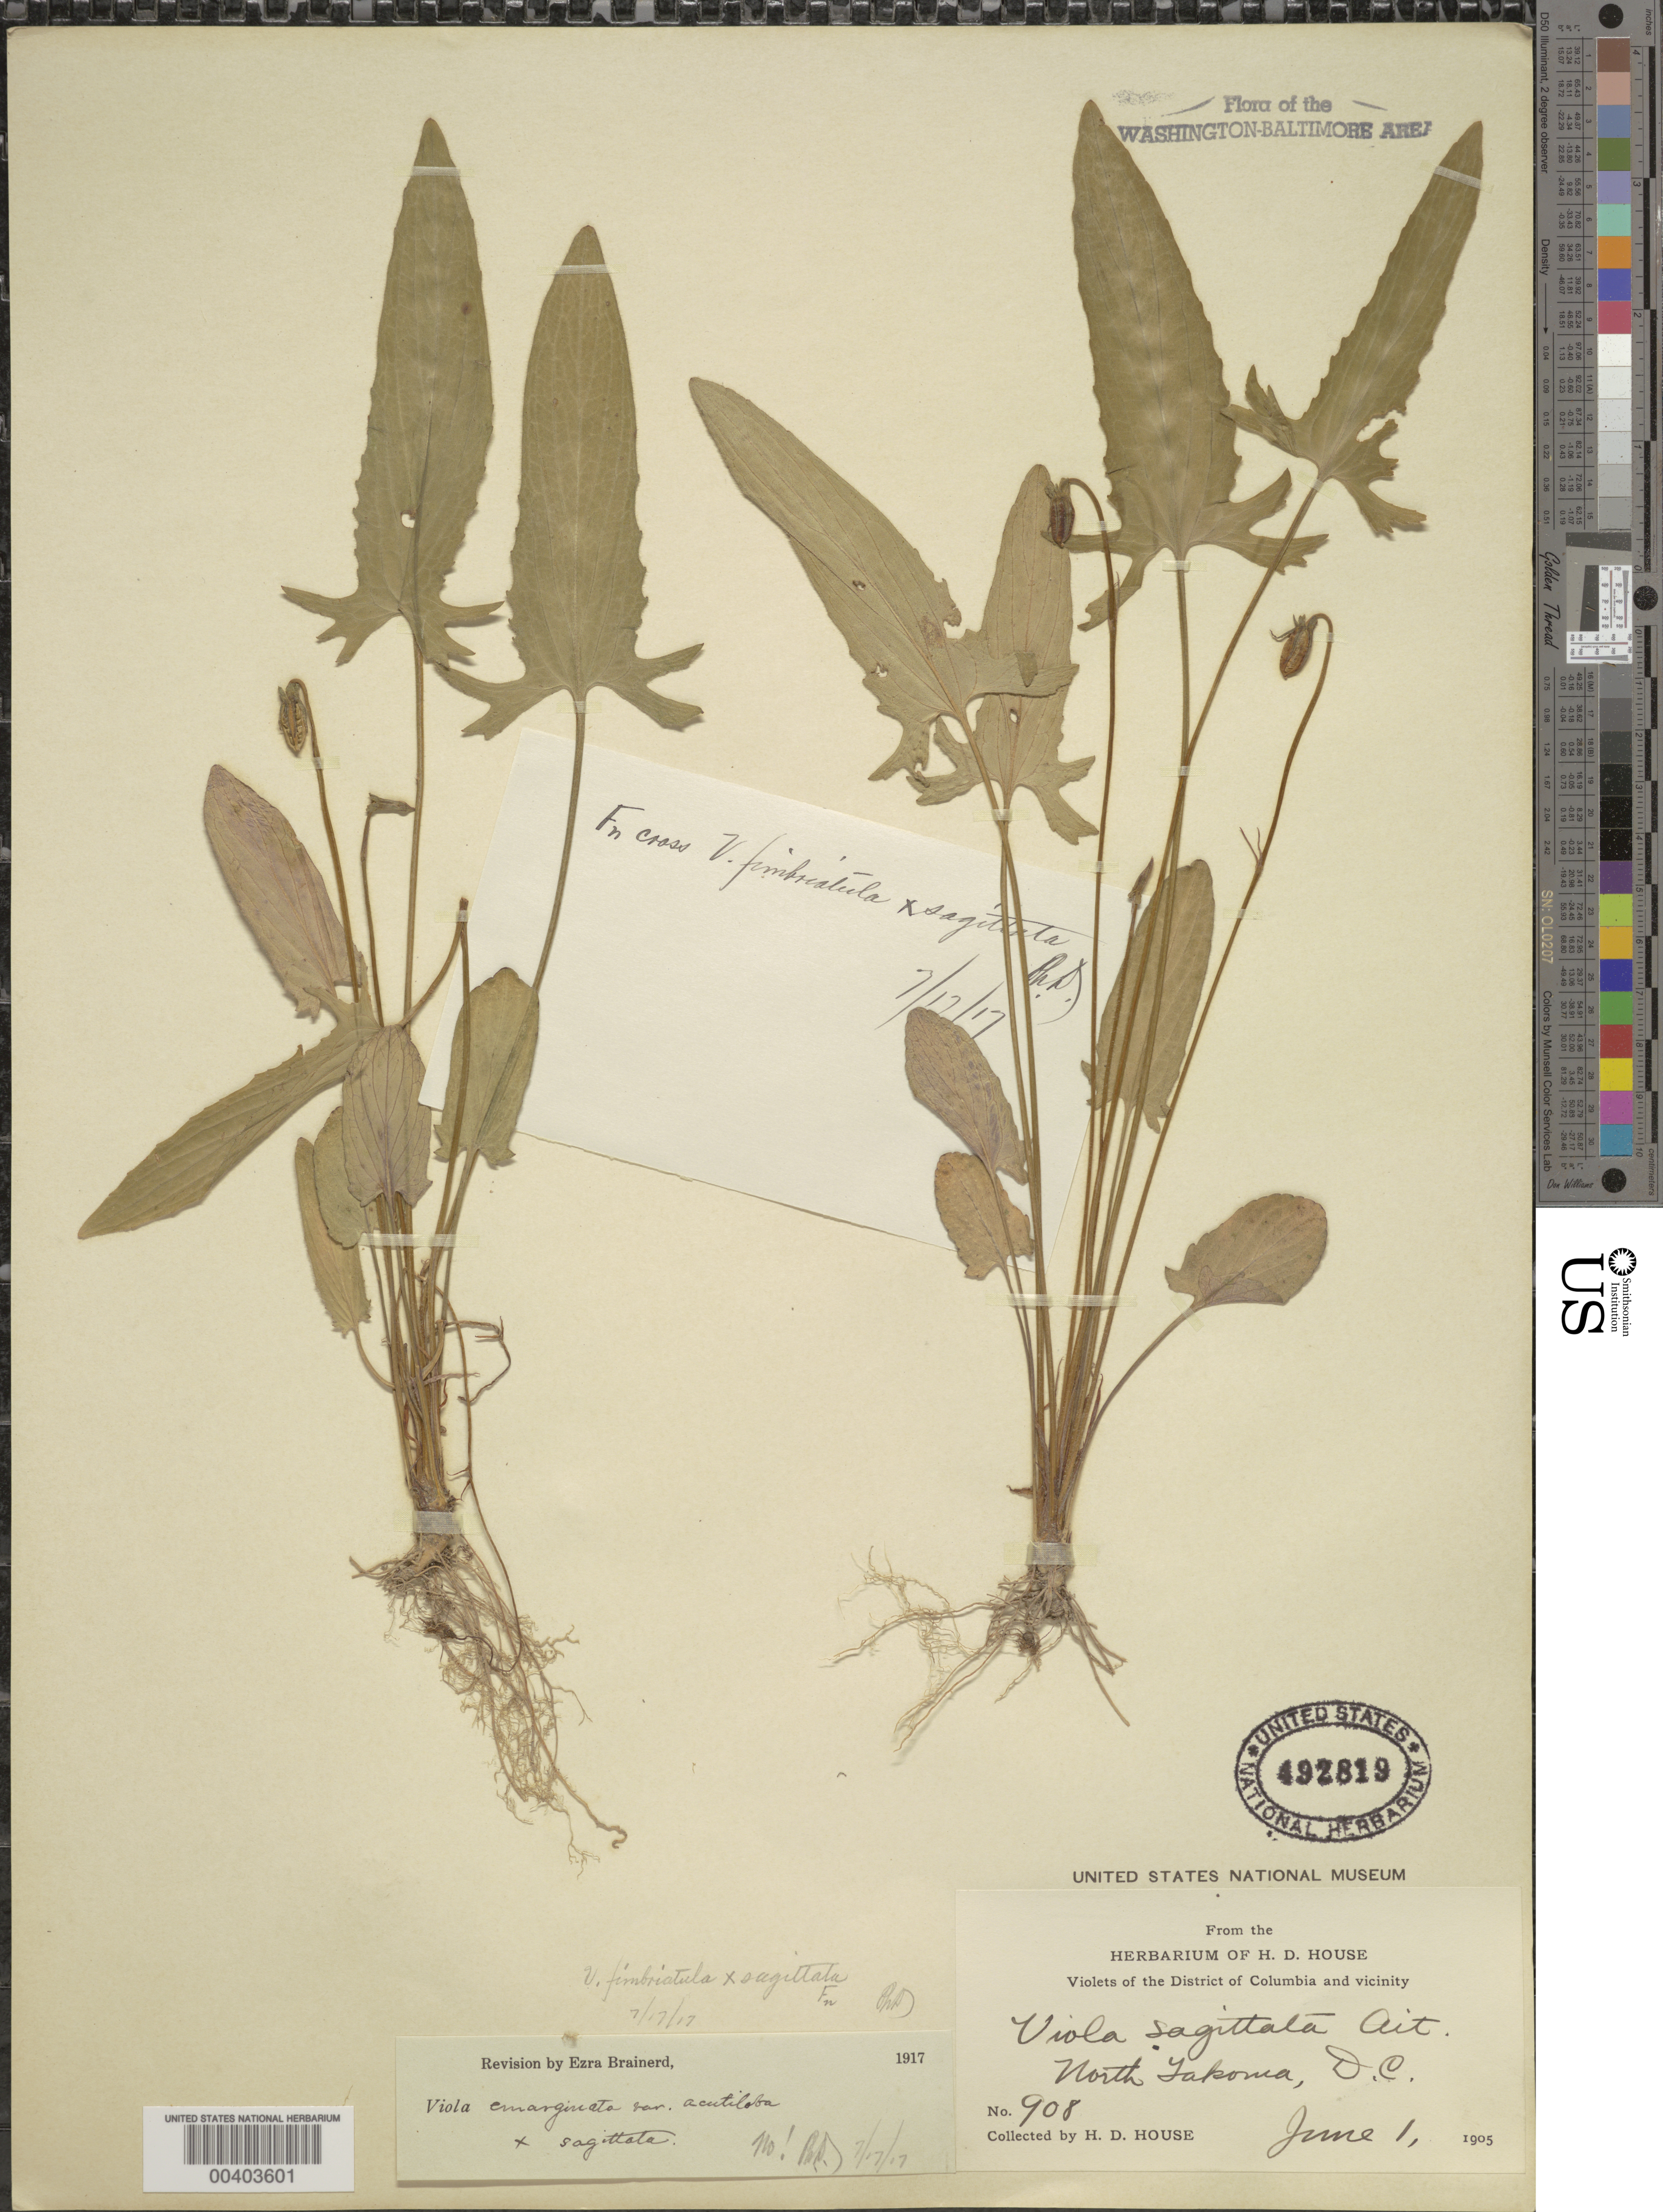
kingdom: Plantae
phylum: Tracheophyta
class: Magnoliopsida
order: Malpighiales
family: Violaceae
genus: Viola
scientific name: Viola sagittata var. sagittata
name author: Aiton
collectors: H. D. House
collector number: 908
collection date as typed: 01 Jun 1905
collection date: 1905-06-01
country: United States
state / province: District of Columbia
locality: North Takoma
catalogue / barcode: US 492819